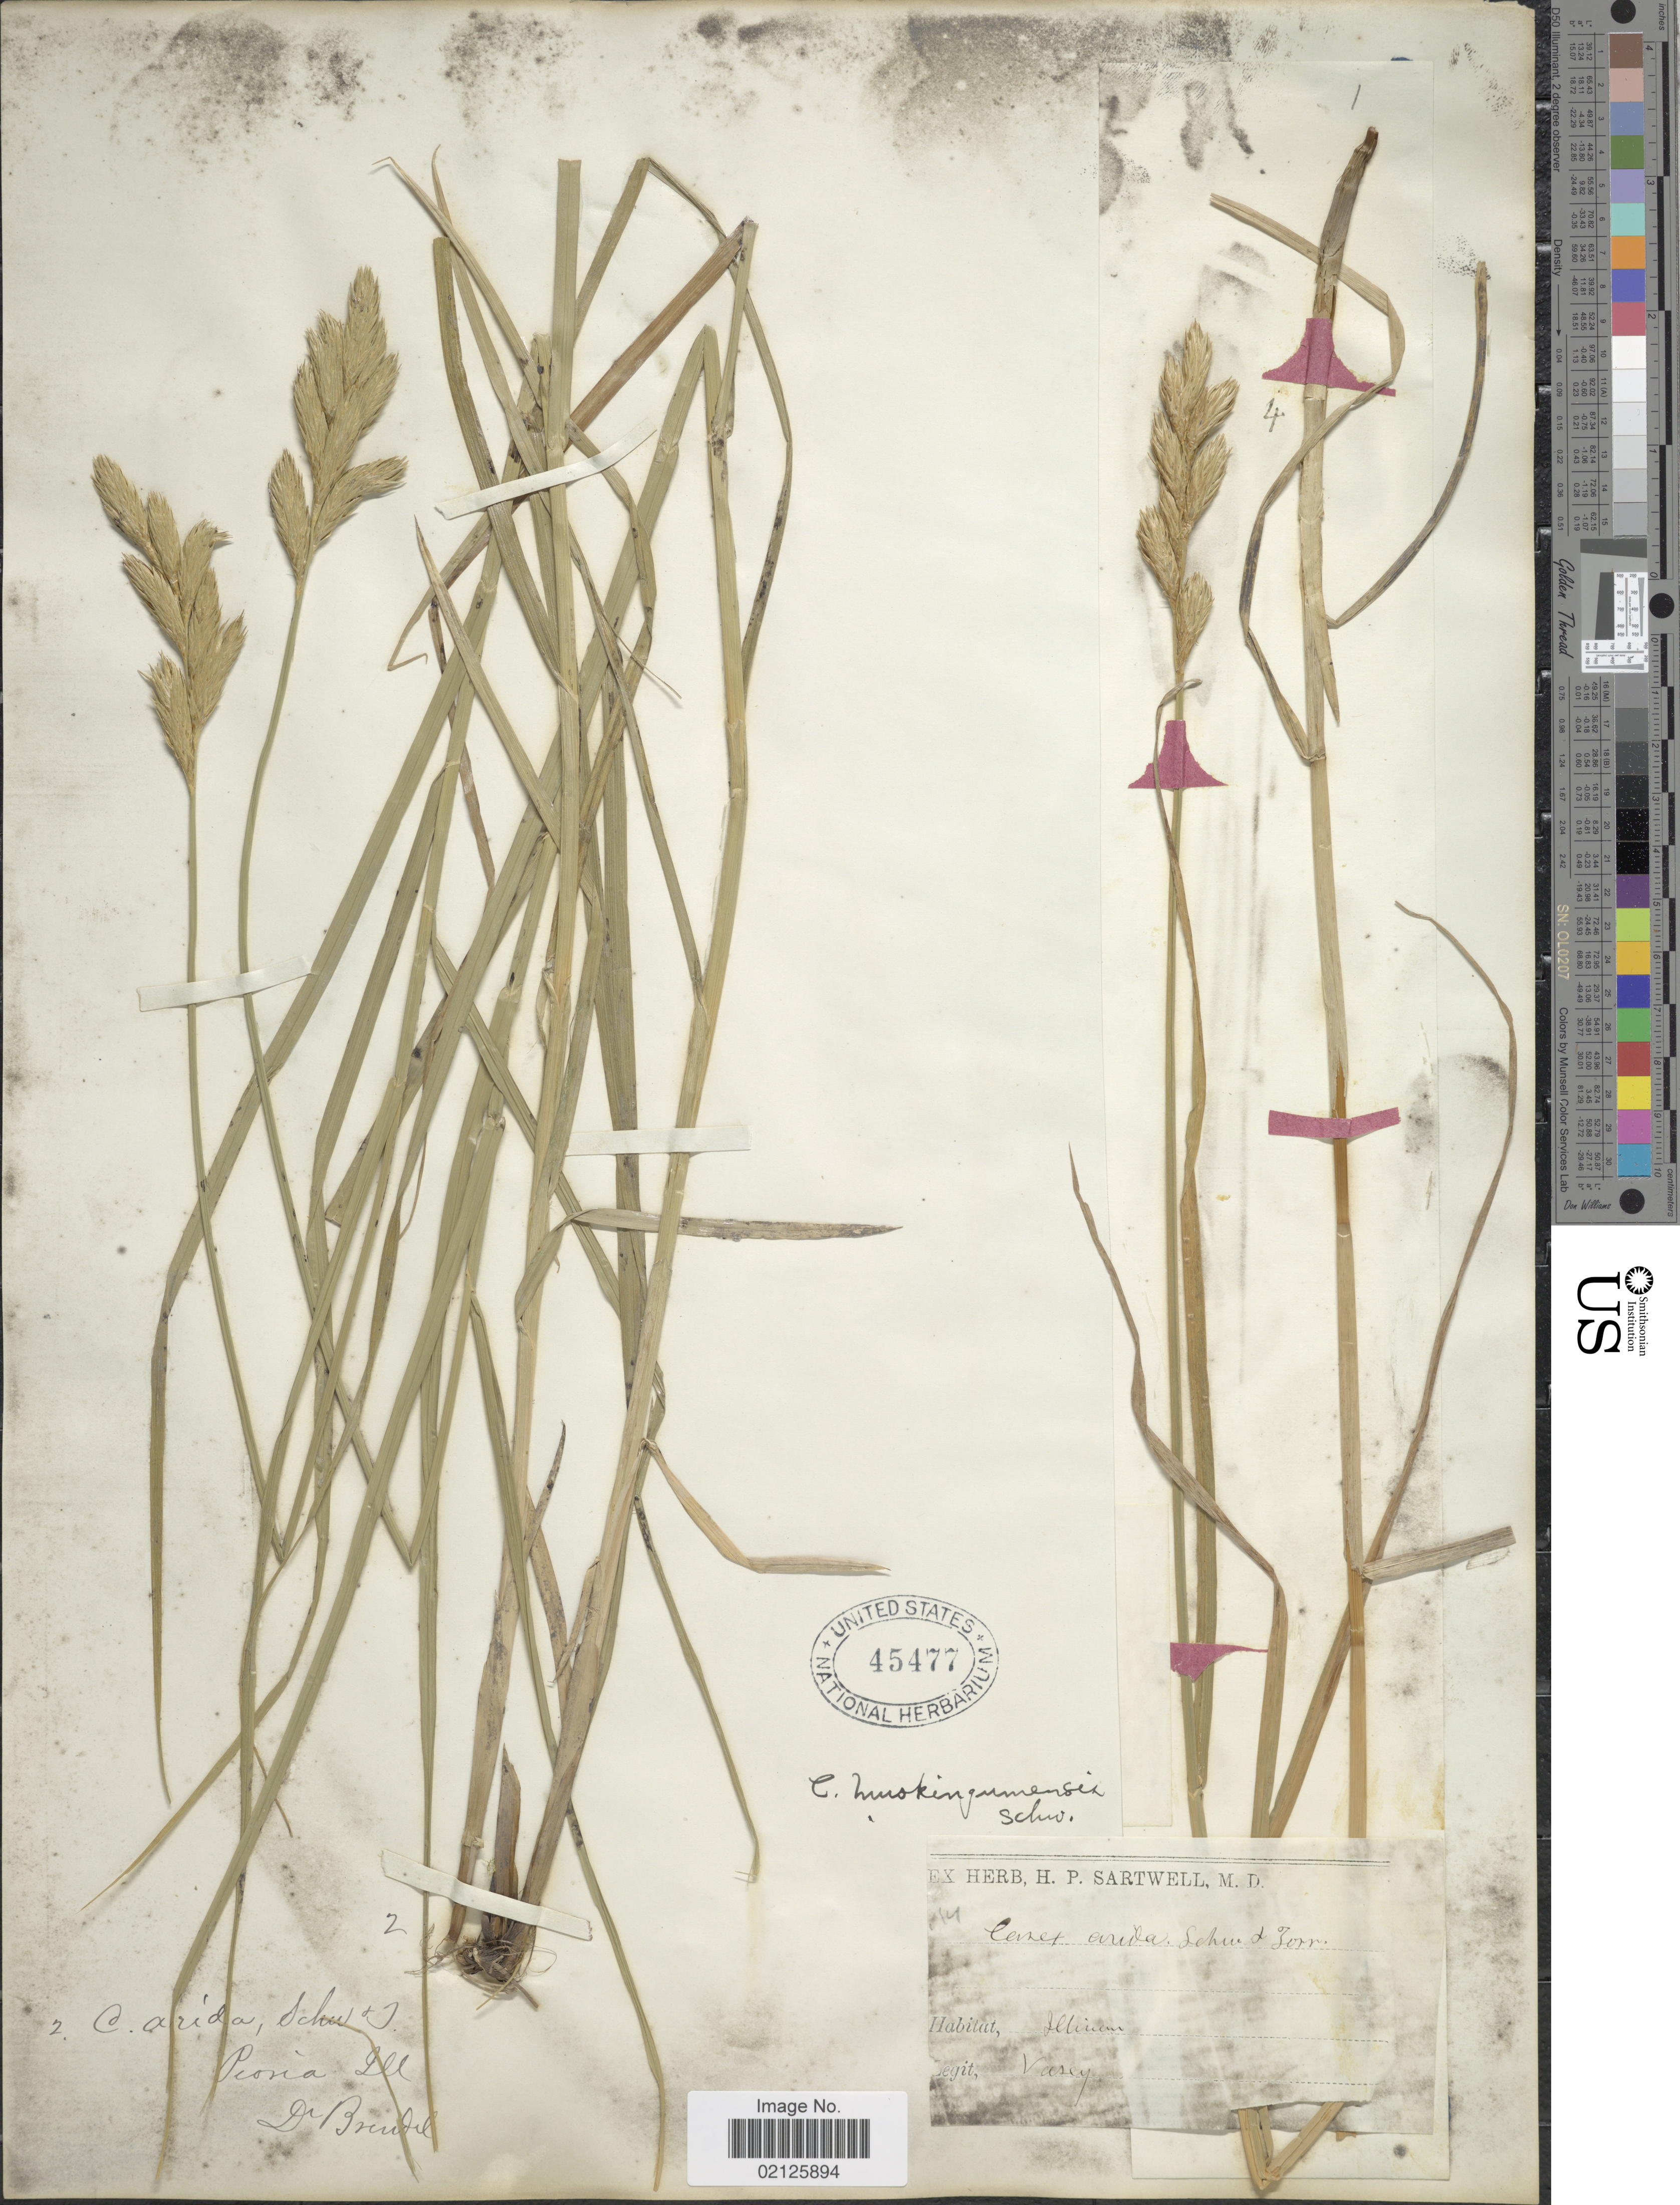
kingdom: Plantae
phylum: Tracheophyta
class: Liliopsida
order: Poales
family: Cyperaceae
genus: Carex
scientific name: Carex muskingumensis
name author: Schwein.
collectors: -. Brendel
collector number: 2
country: United States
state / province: Illinois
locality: Peoria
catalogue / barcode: US 45477-2